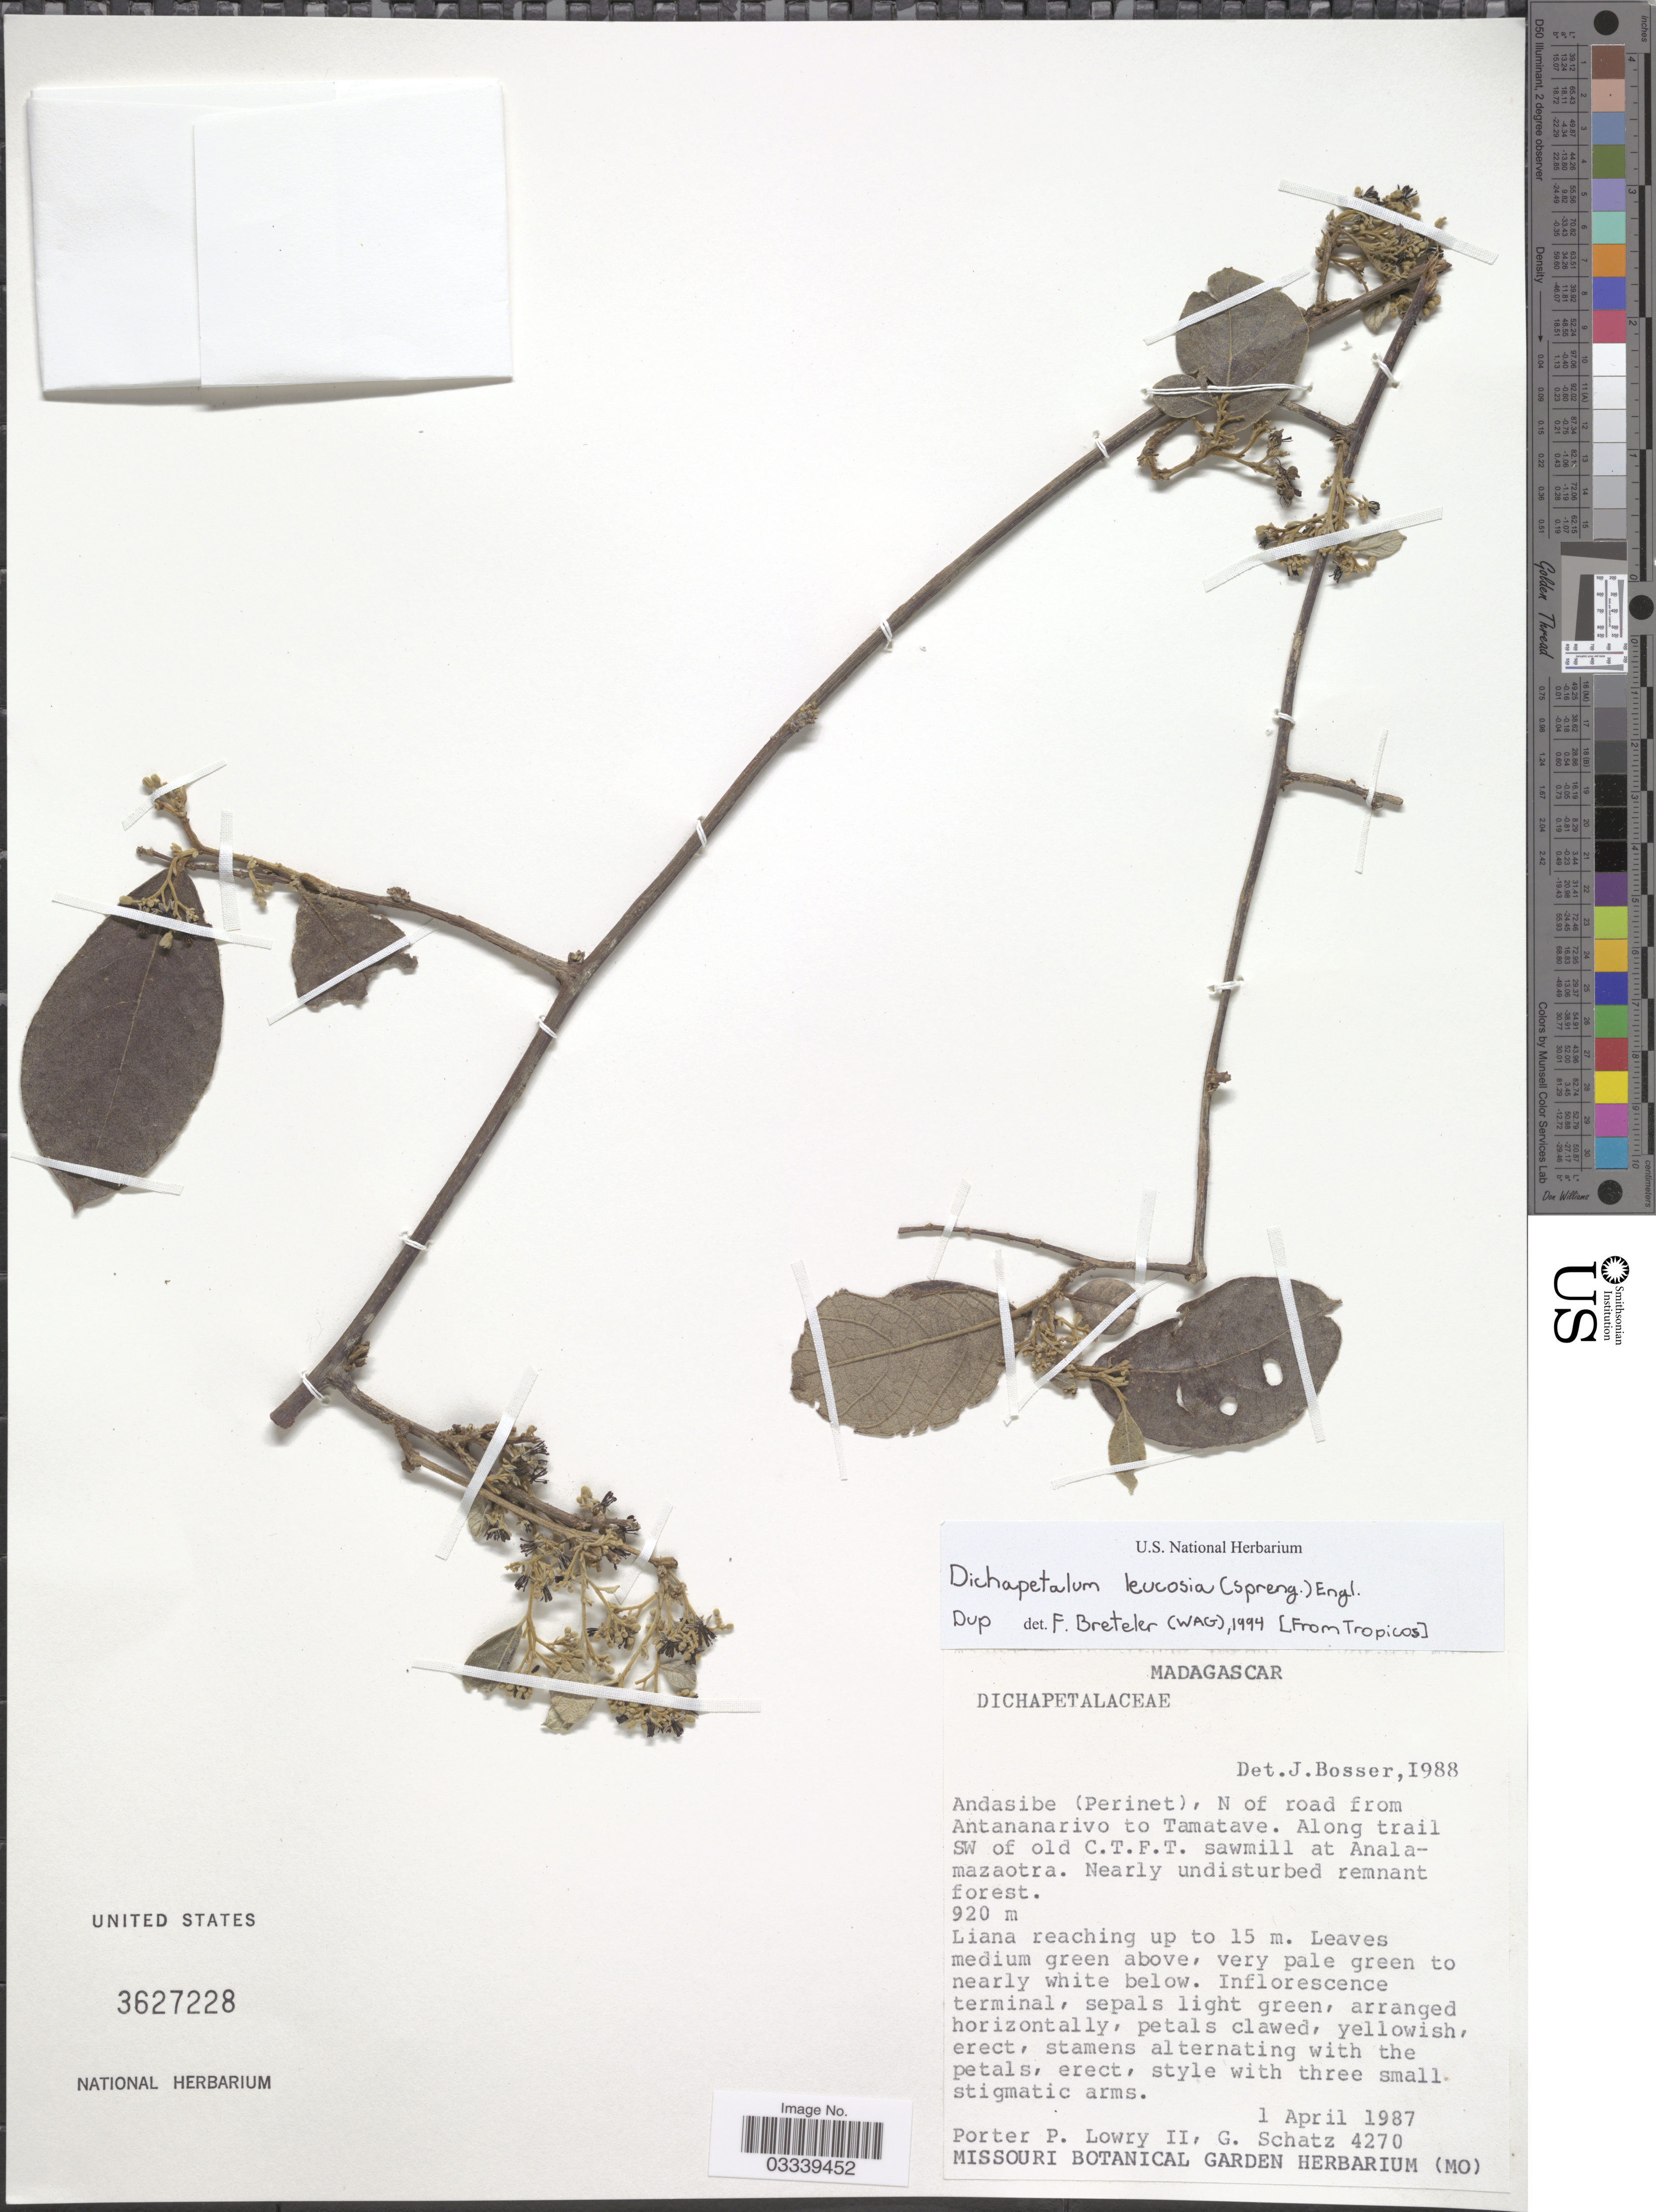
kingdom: Plantae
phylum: Tracheophyta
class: Magnoliopsida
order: Malpighiales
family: Dichapetalaceae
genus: Dichapetalum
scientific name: Dichapetalum leucosia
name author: (Spreng.) Engl.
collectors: P. P. Lowry & G. C. Schatz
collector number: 4270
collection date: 1987-04-01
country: Madagascar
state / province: Alaotra Mangoro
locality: Andasibe (Perinet), N of road from Antananarivo to Tamatave. Along trail SW of cold C.T.F.T. sawmill at Analamazaotra.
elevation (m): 920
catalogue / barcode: US 3627228